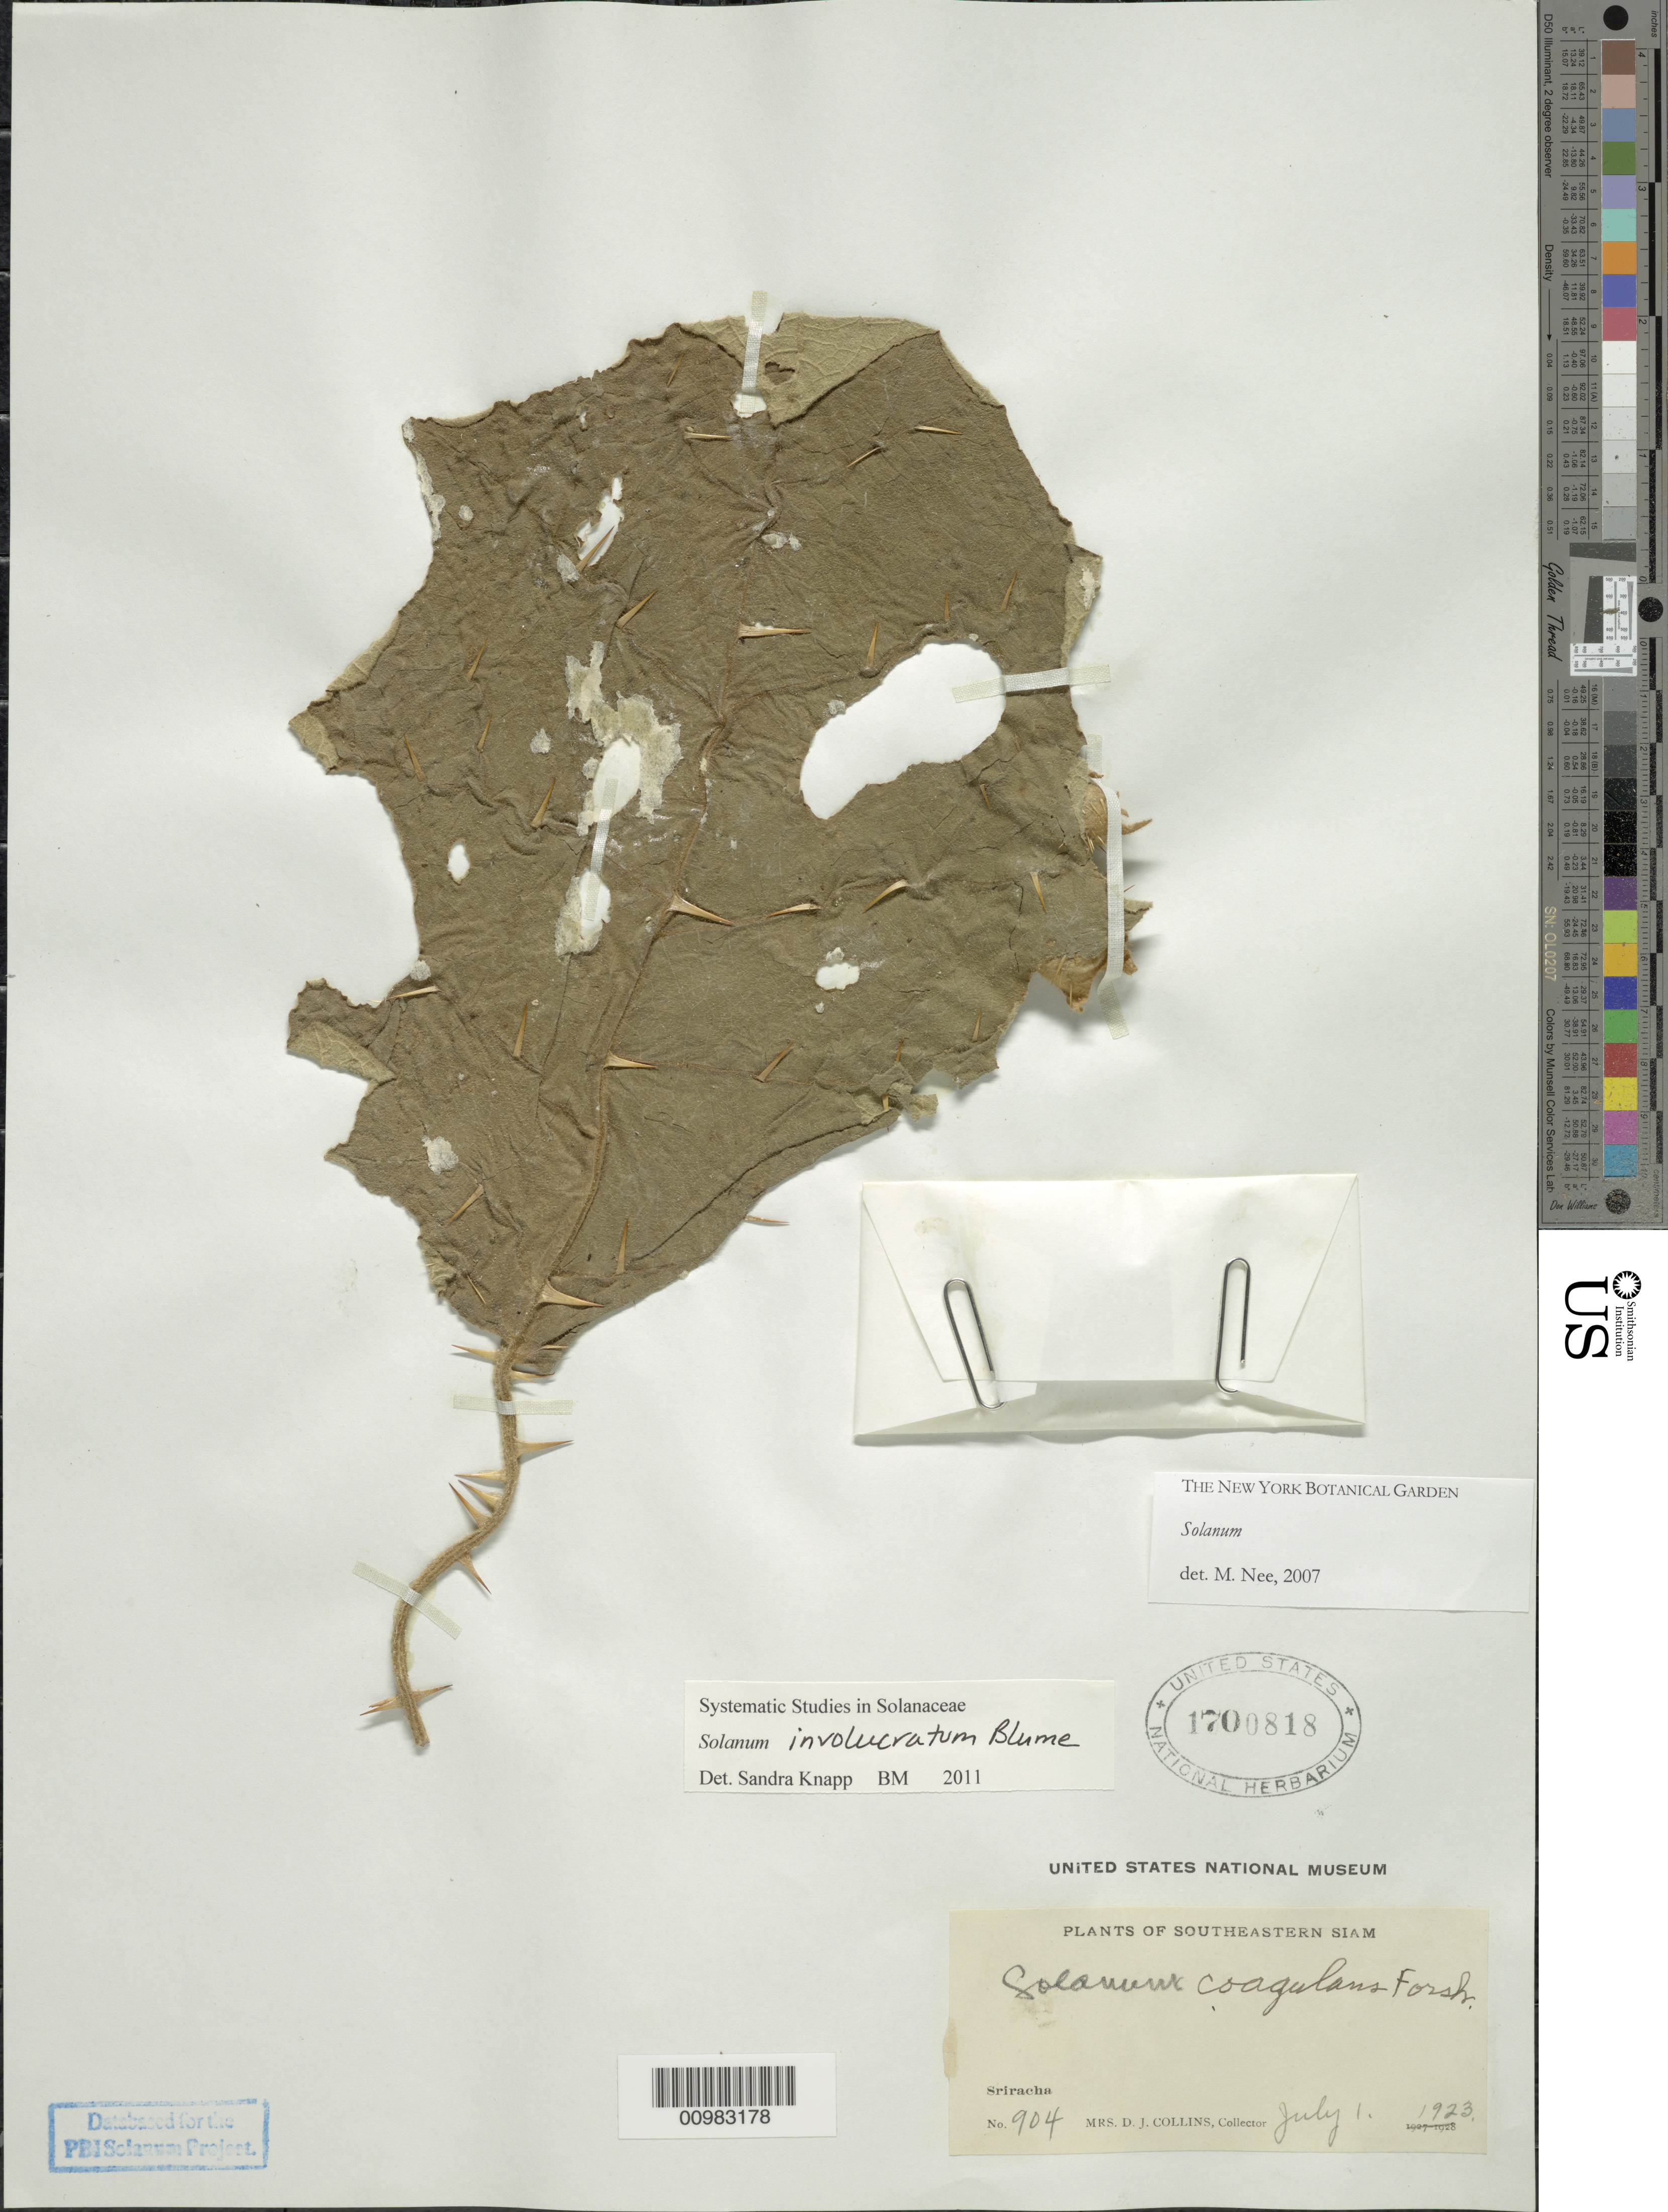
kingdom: Plantae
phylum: Tracheophyta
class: Magnoliopsida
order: Solanales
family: Solanaceae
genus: Solanum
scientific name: Solanum gonocladum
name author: Dunal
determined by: Knapp, S. D.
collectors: Mrs. D. J. Collins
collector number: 904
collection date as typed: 1 Jul 1923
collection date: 1923-07-01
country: Thailand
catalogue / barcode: US 1700818